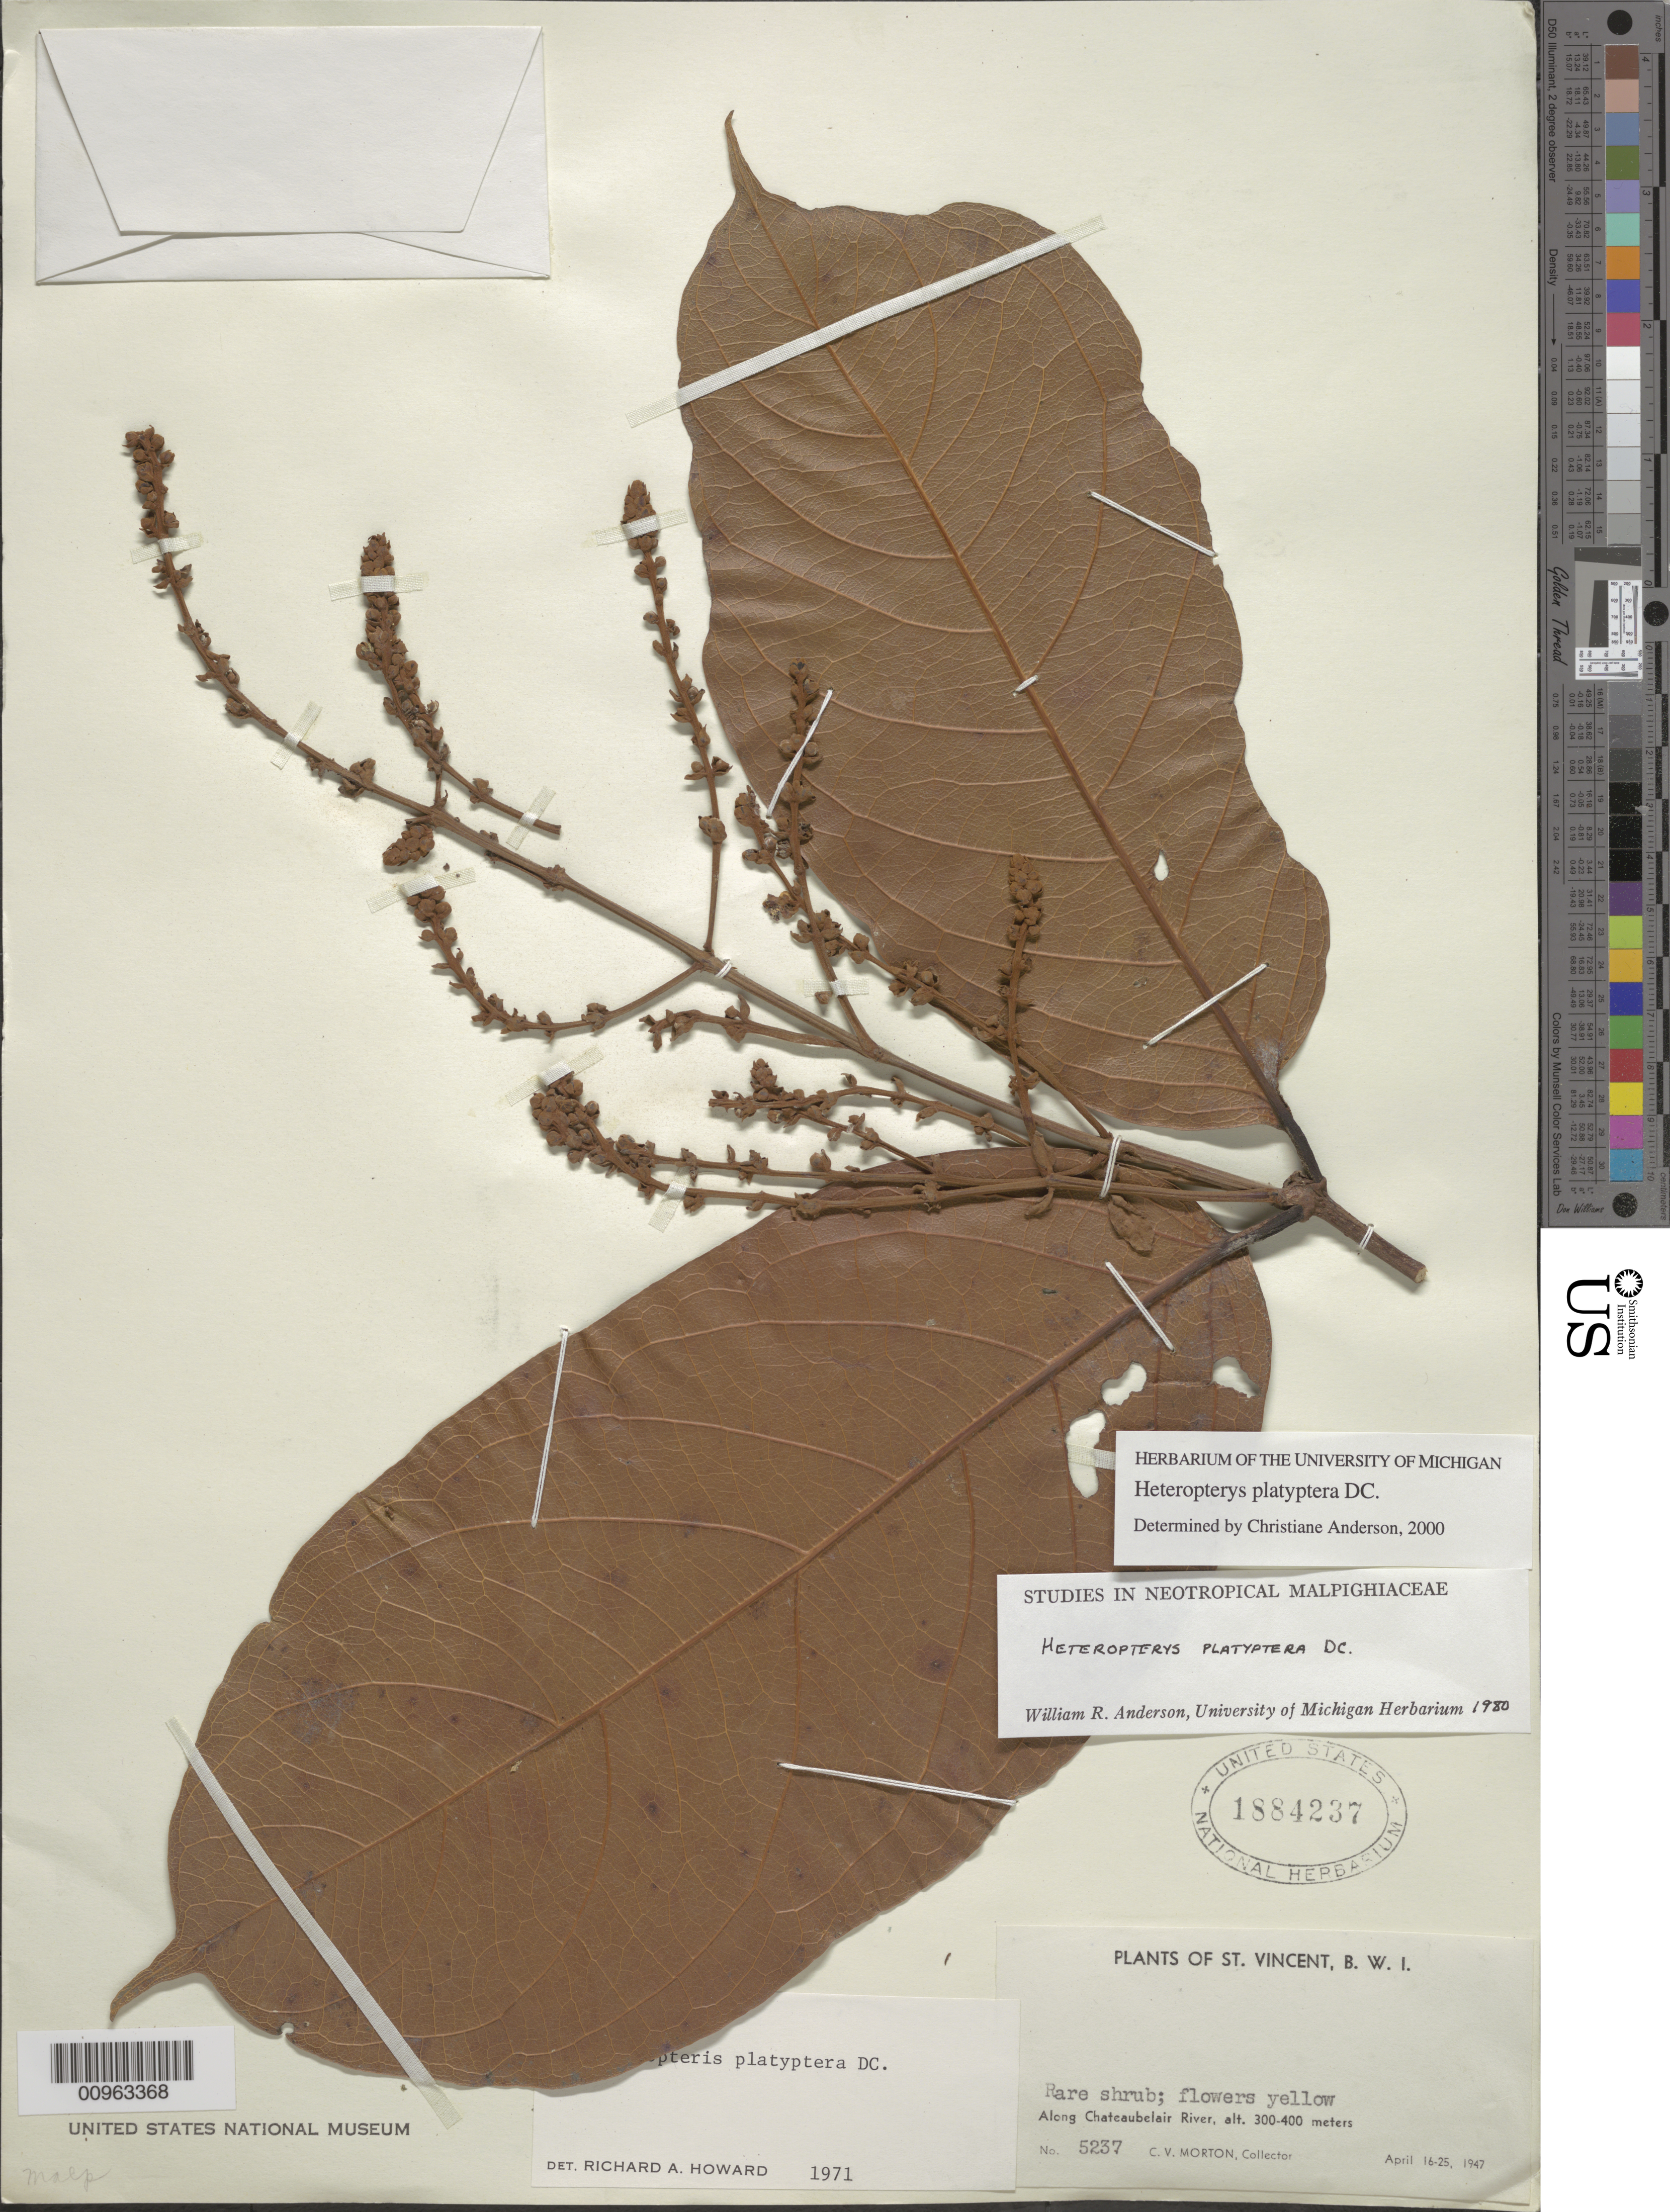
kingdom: Plantae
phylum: Tracheophyta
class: Magnoliopsida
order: Malpighiales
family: Malpighiaceae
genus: Heteropterys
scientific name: Heteropterys platyptera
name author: DC.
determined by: Anderson, C.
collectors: C. V. Morton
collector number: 5237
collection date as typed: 16 Apr 1947 to 25 Apr 1947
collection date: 1947-04-16/1947-04-25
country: St. Vincent - Grenadines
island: St. Vincent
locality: Along Chateaubelair River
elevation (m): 300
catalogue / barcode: US 1884237